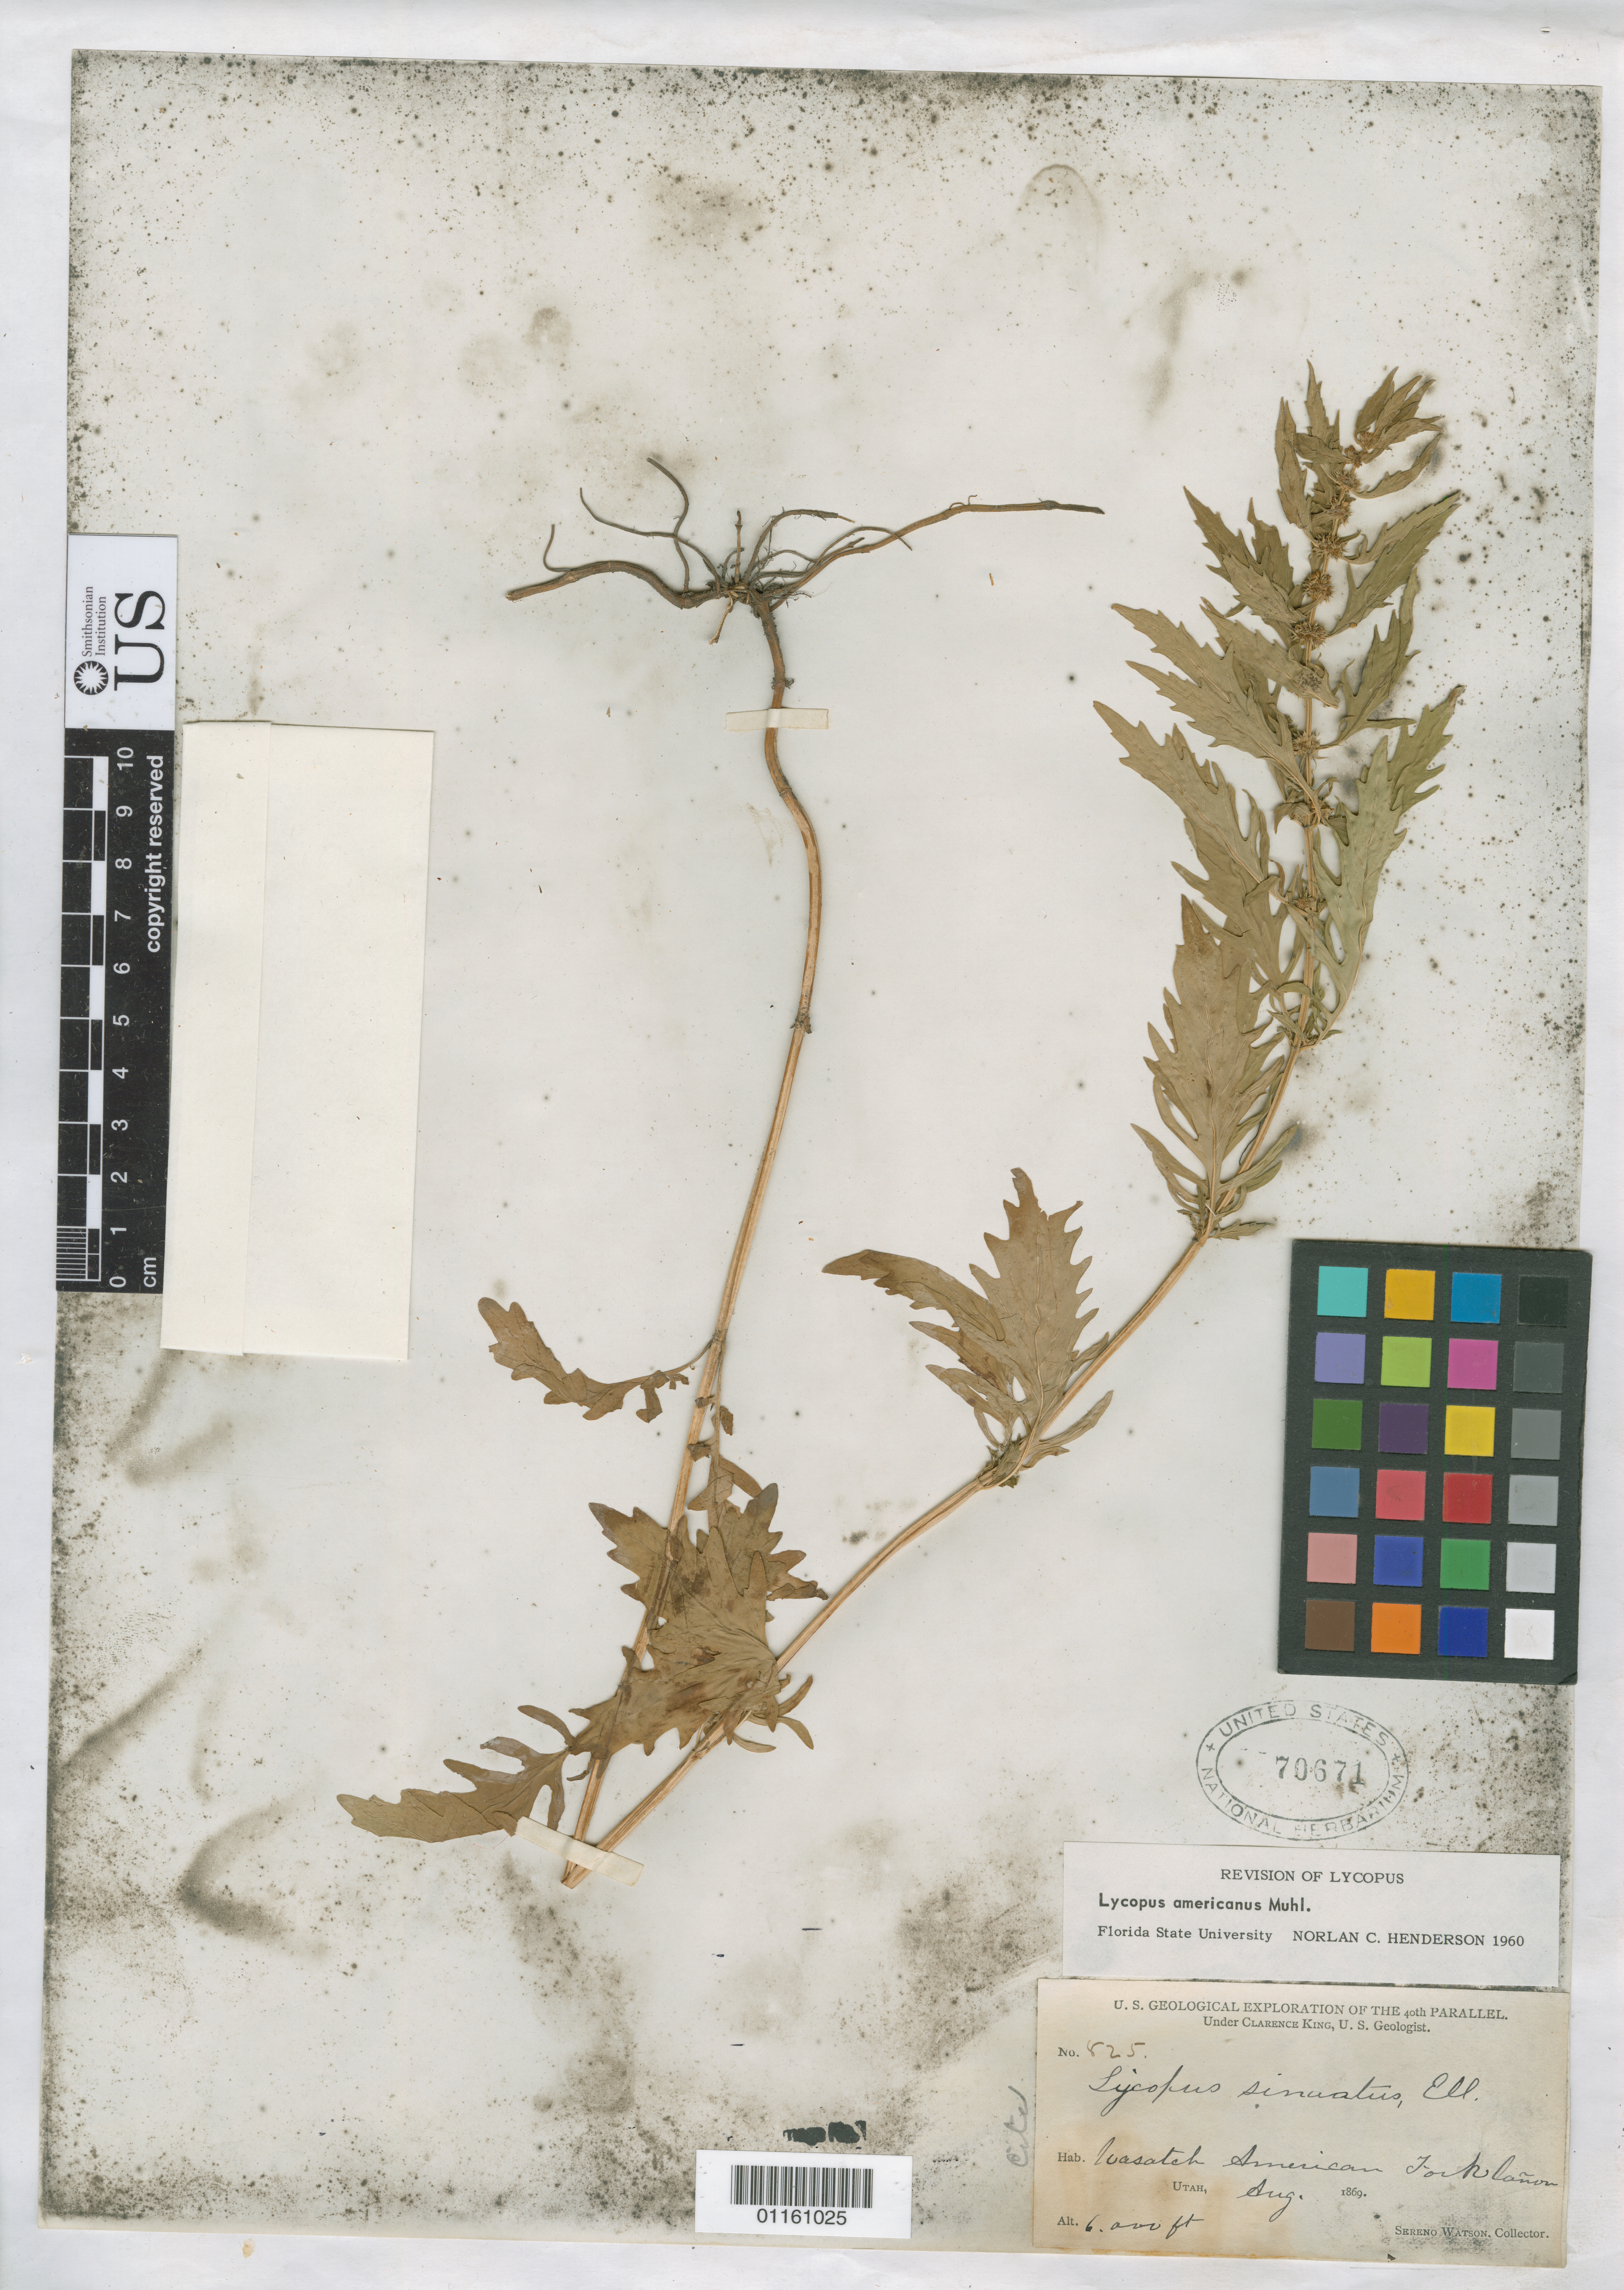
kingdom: Plantae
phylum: Tracheophyta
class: Magnoliopsida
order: Lamiales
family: Lamiaceae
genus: Lycopus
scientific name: Lycopus americanus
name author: Muhl. ex W.P.C. Barton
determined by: Henderson, N. C.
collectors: S. Watson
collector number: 825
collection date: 1869-08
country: United States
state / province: Utah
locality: Wasatch American Fork Canyon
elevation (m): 1829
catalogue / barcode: US 70671